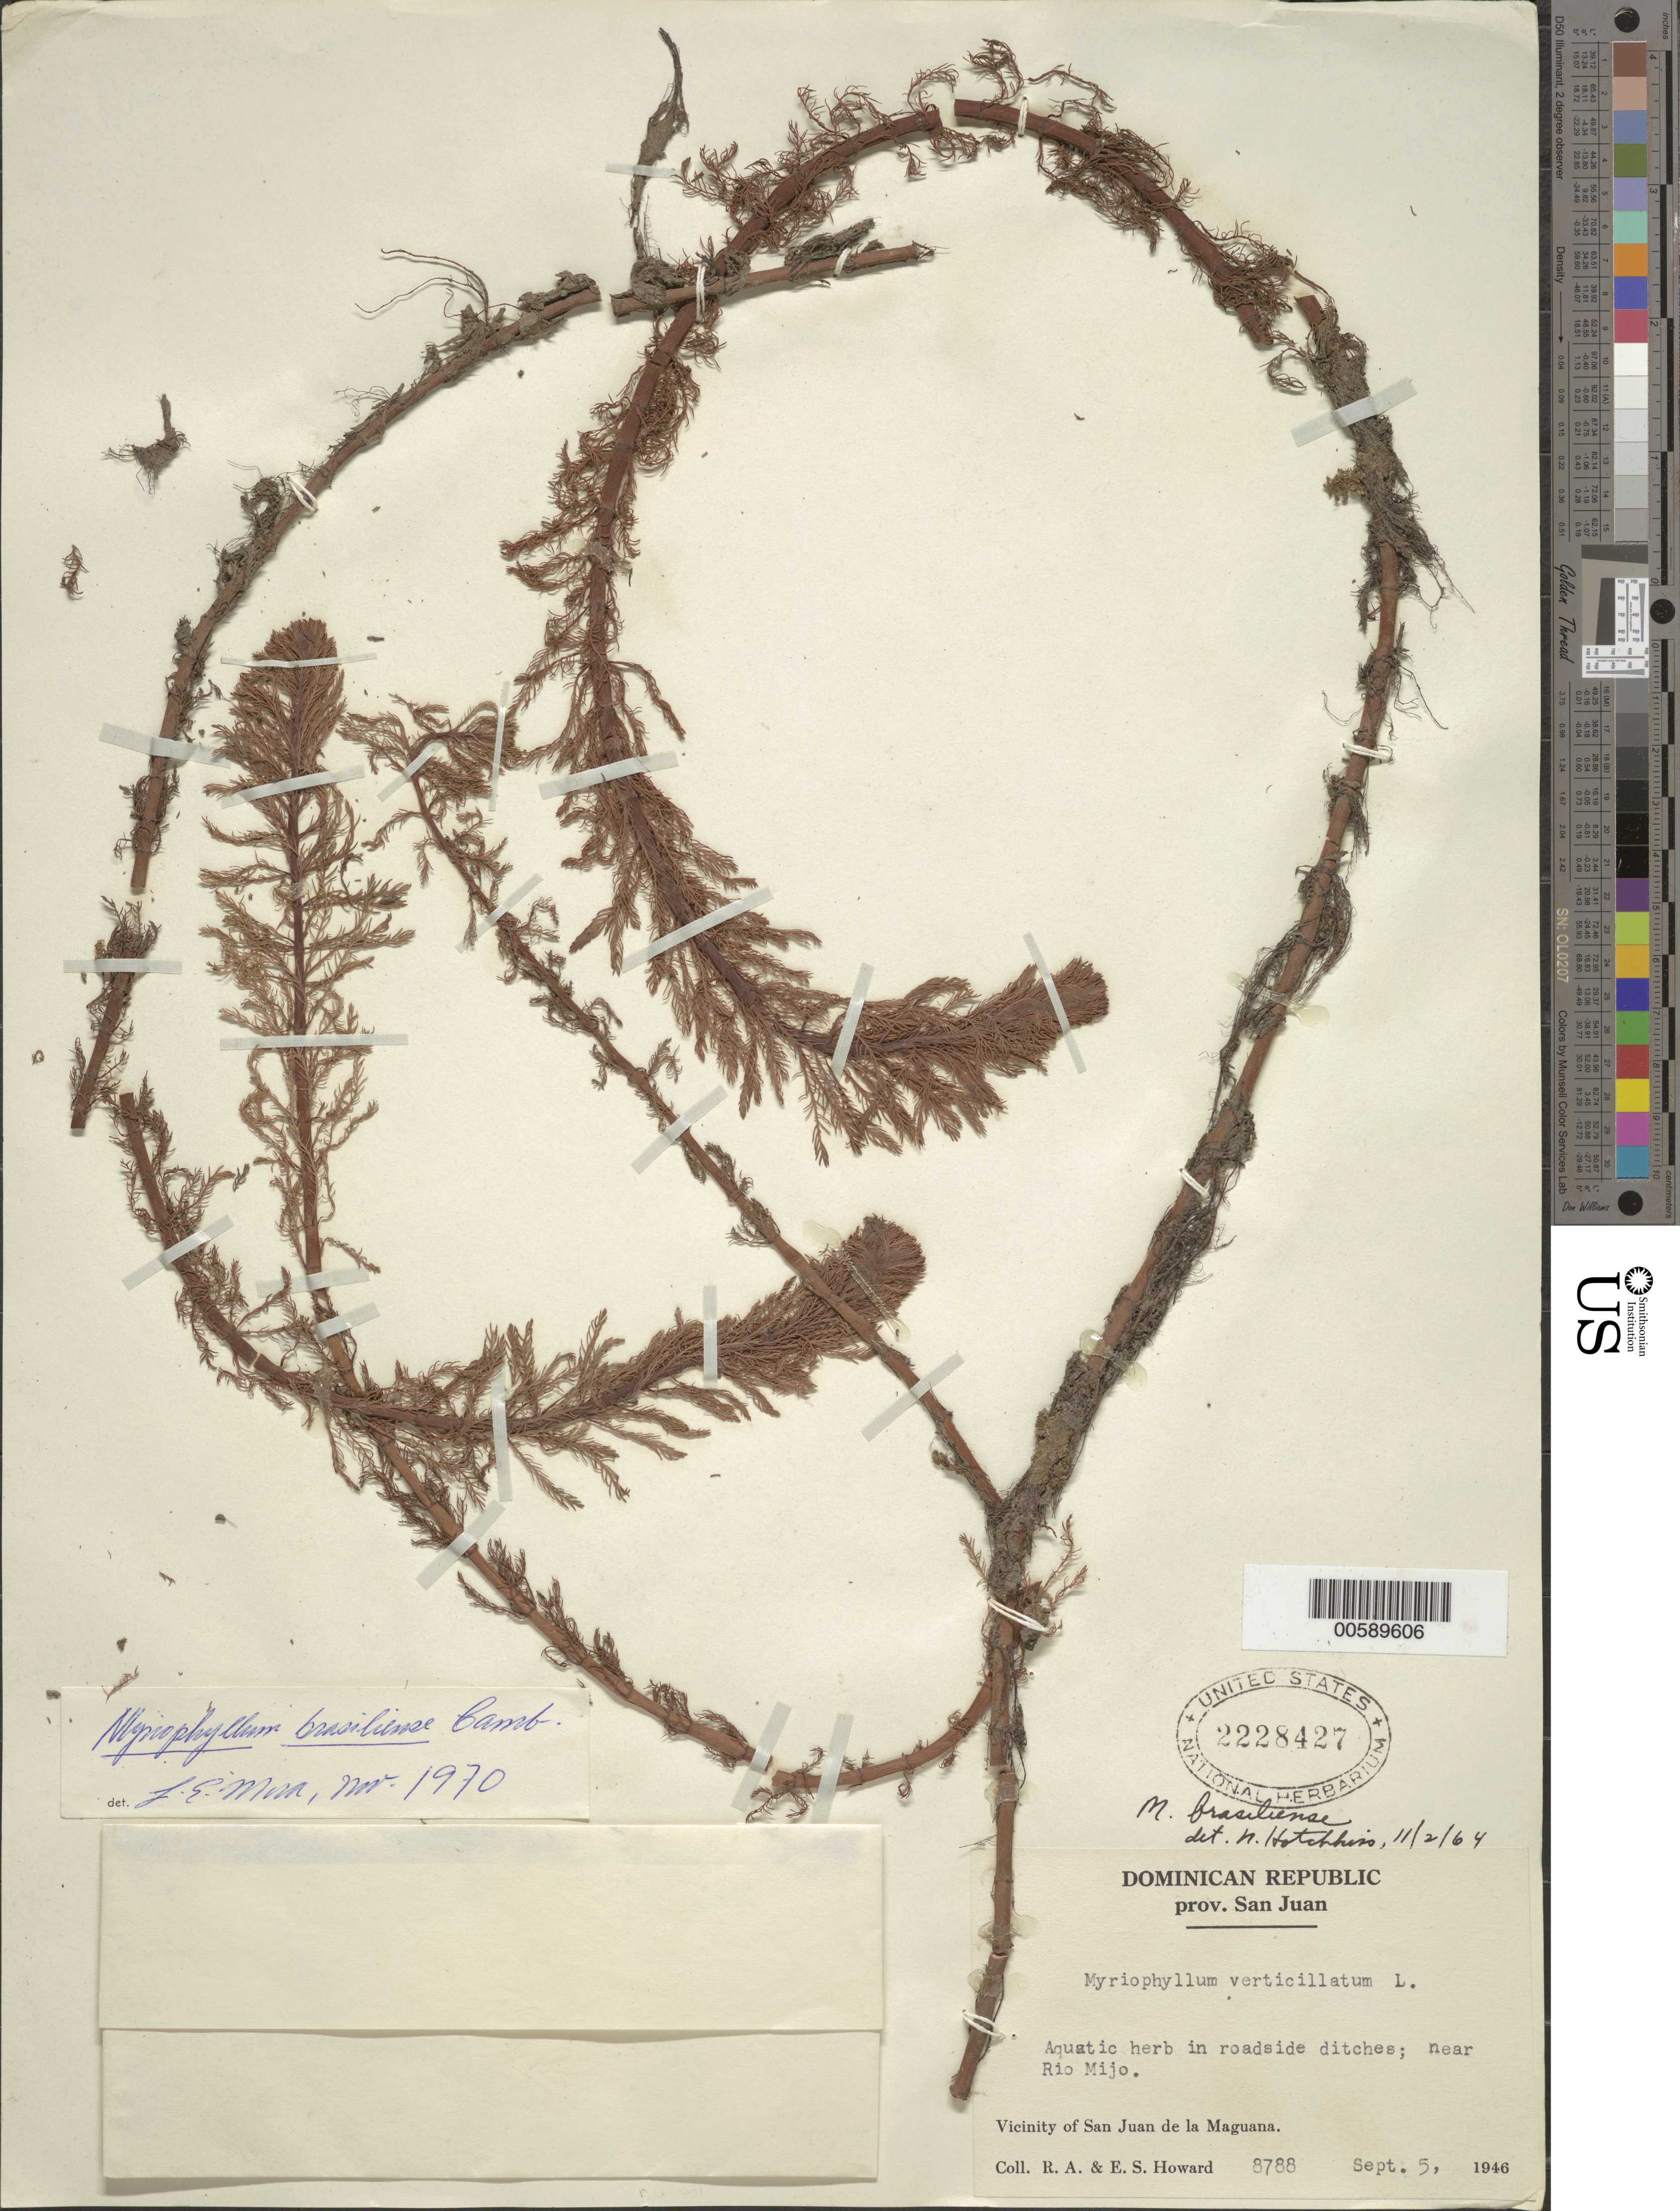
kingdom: Plantae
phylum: Tracheophyta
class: Magnoliopsida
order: Saxifragales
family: Haloragaceae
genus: Myriophyllum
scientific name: Myriophyllum brasiliense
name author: Cambess.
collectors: R. A. Howard & E. S. Howard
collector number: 8788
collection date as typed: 05 Sep 1946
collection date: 1946-09-05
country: Dominican Republic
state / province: San Juan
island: Hispaniola Island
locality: Near Rio Mijo, San Juan de la Maguana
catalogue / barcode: US 2228427